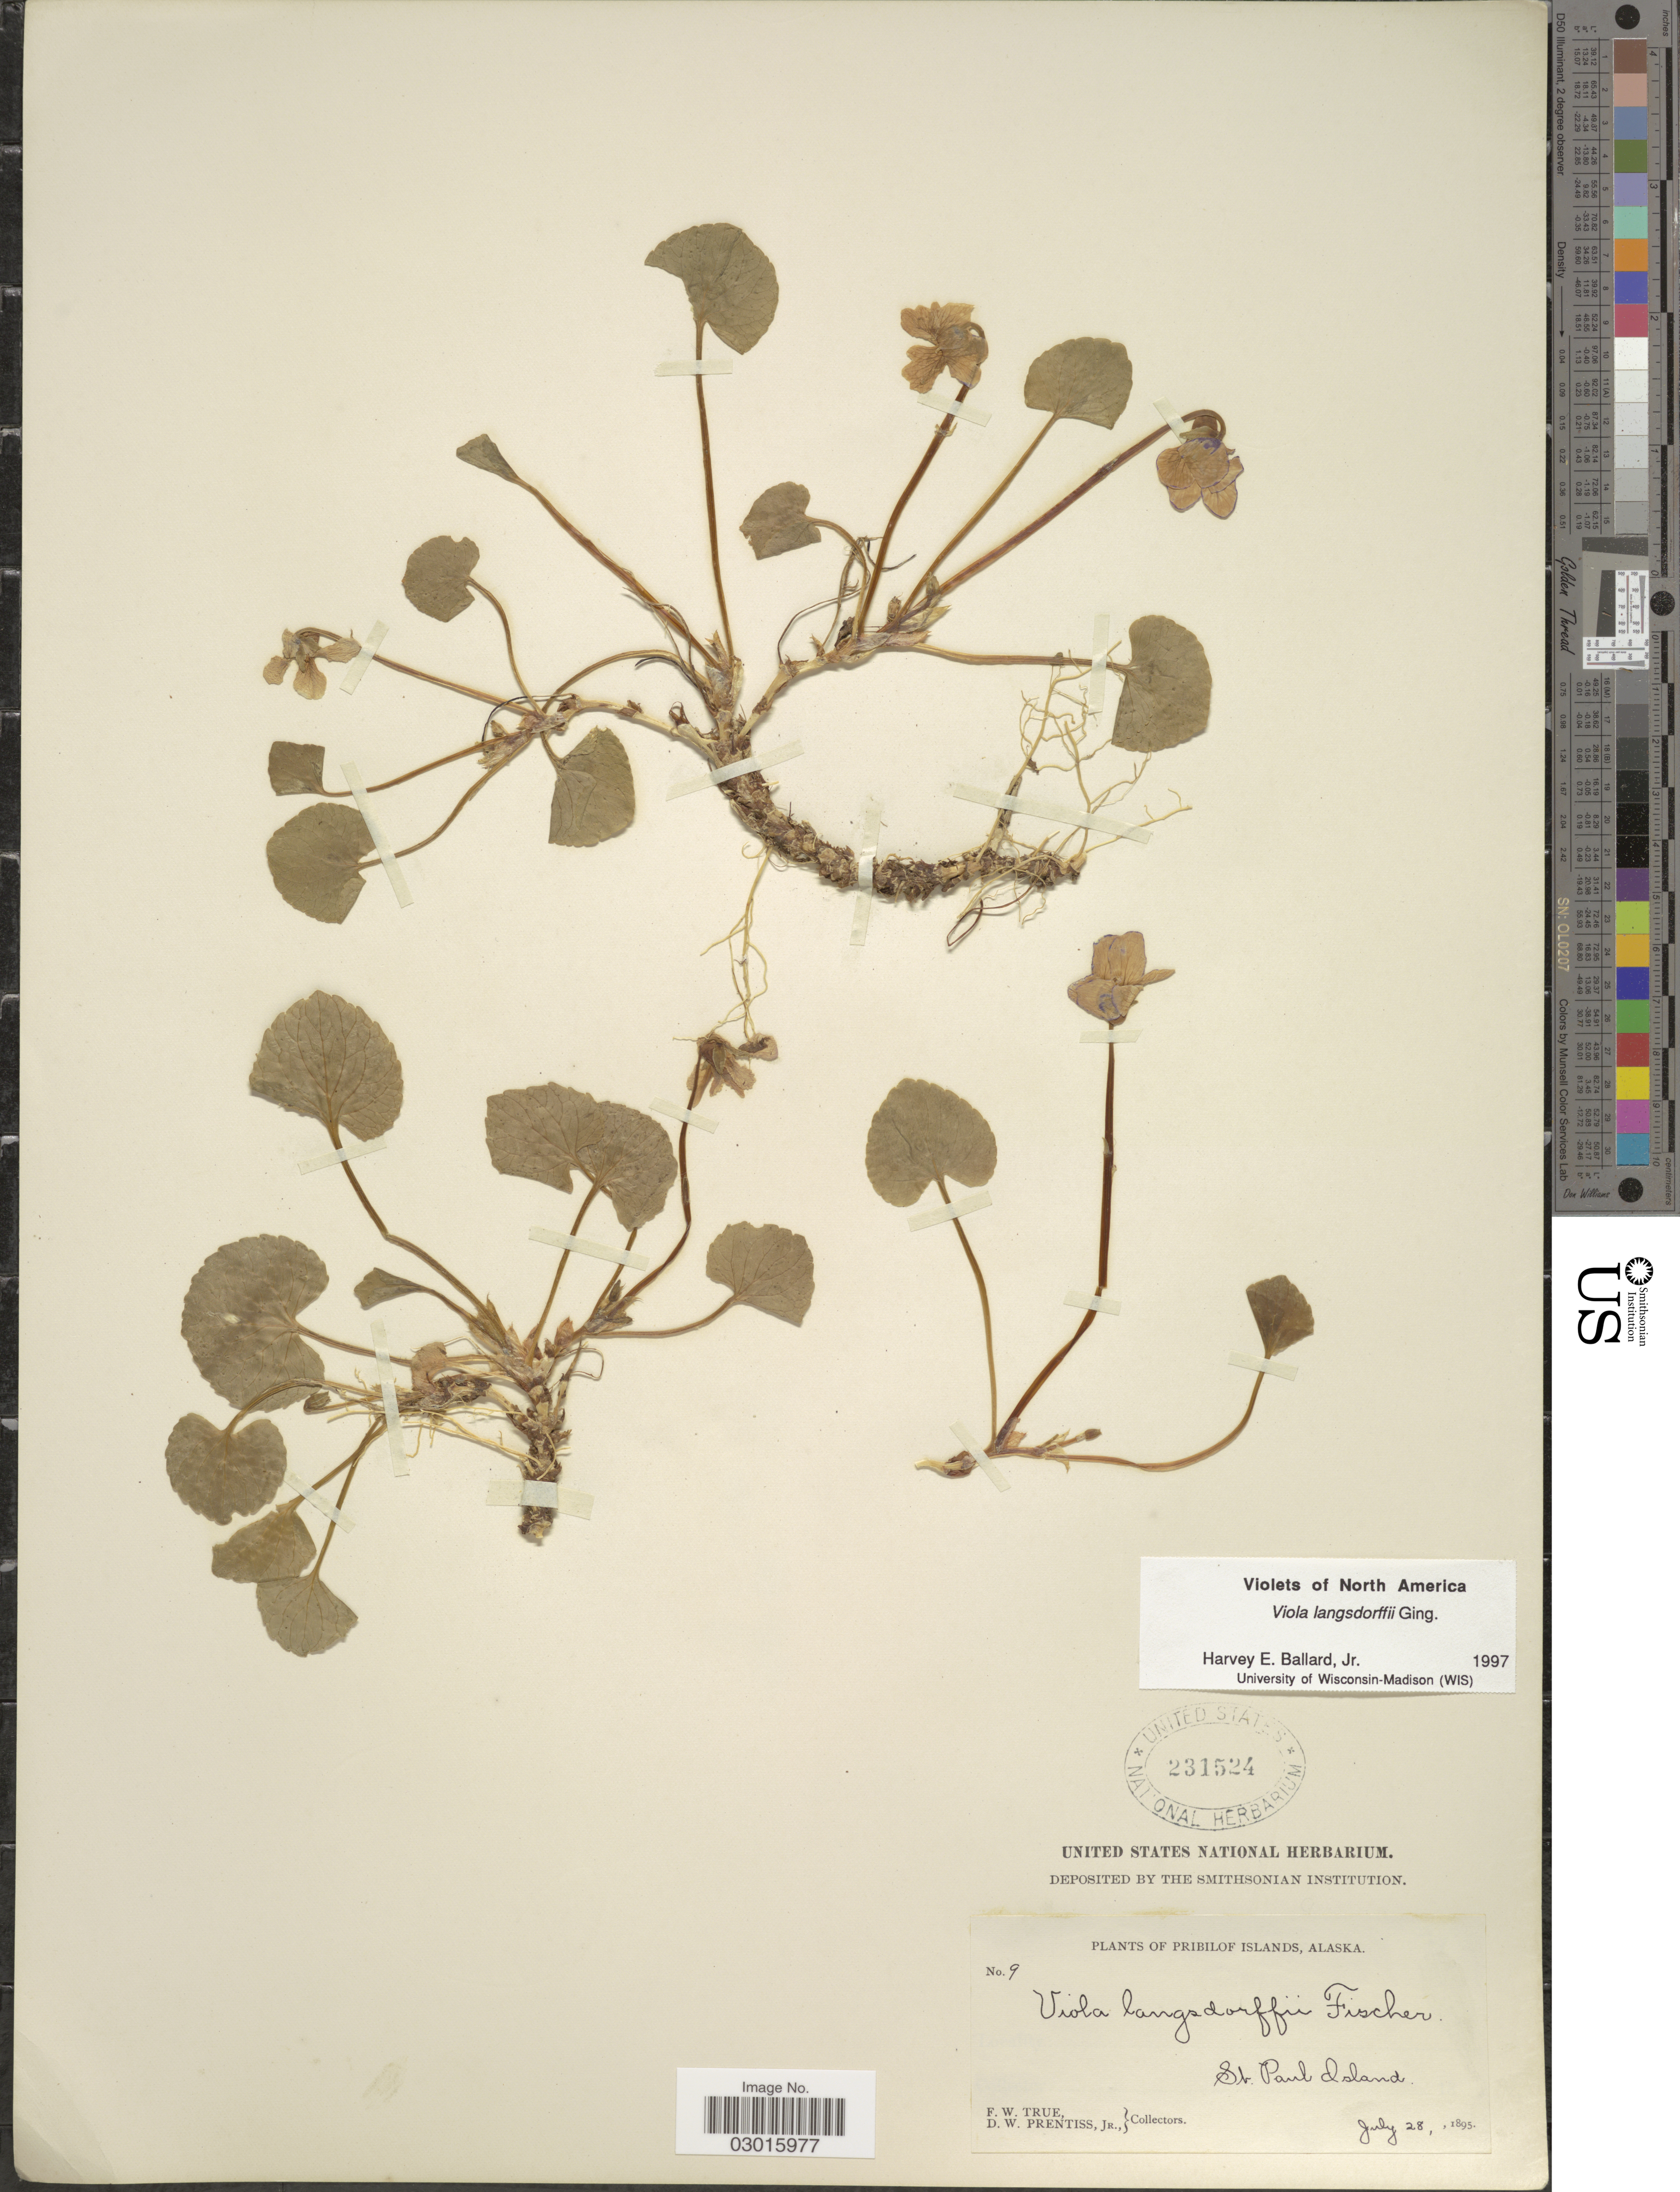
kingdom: Plantae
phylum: Tracheophyta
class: Magnoliopsida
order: Malpighiales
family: Violaceae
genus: Viola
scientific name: Viola langsdorffii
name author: Fisch. ex Ging.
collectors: F. True & D. Prentiss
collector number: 9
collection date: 1895-07-28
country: United States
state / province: Alaska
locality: Pribilof Islands, St. Paul Island.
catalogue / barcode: US 231524